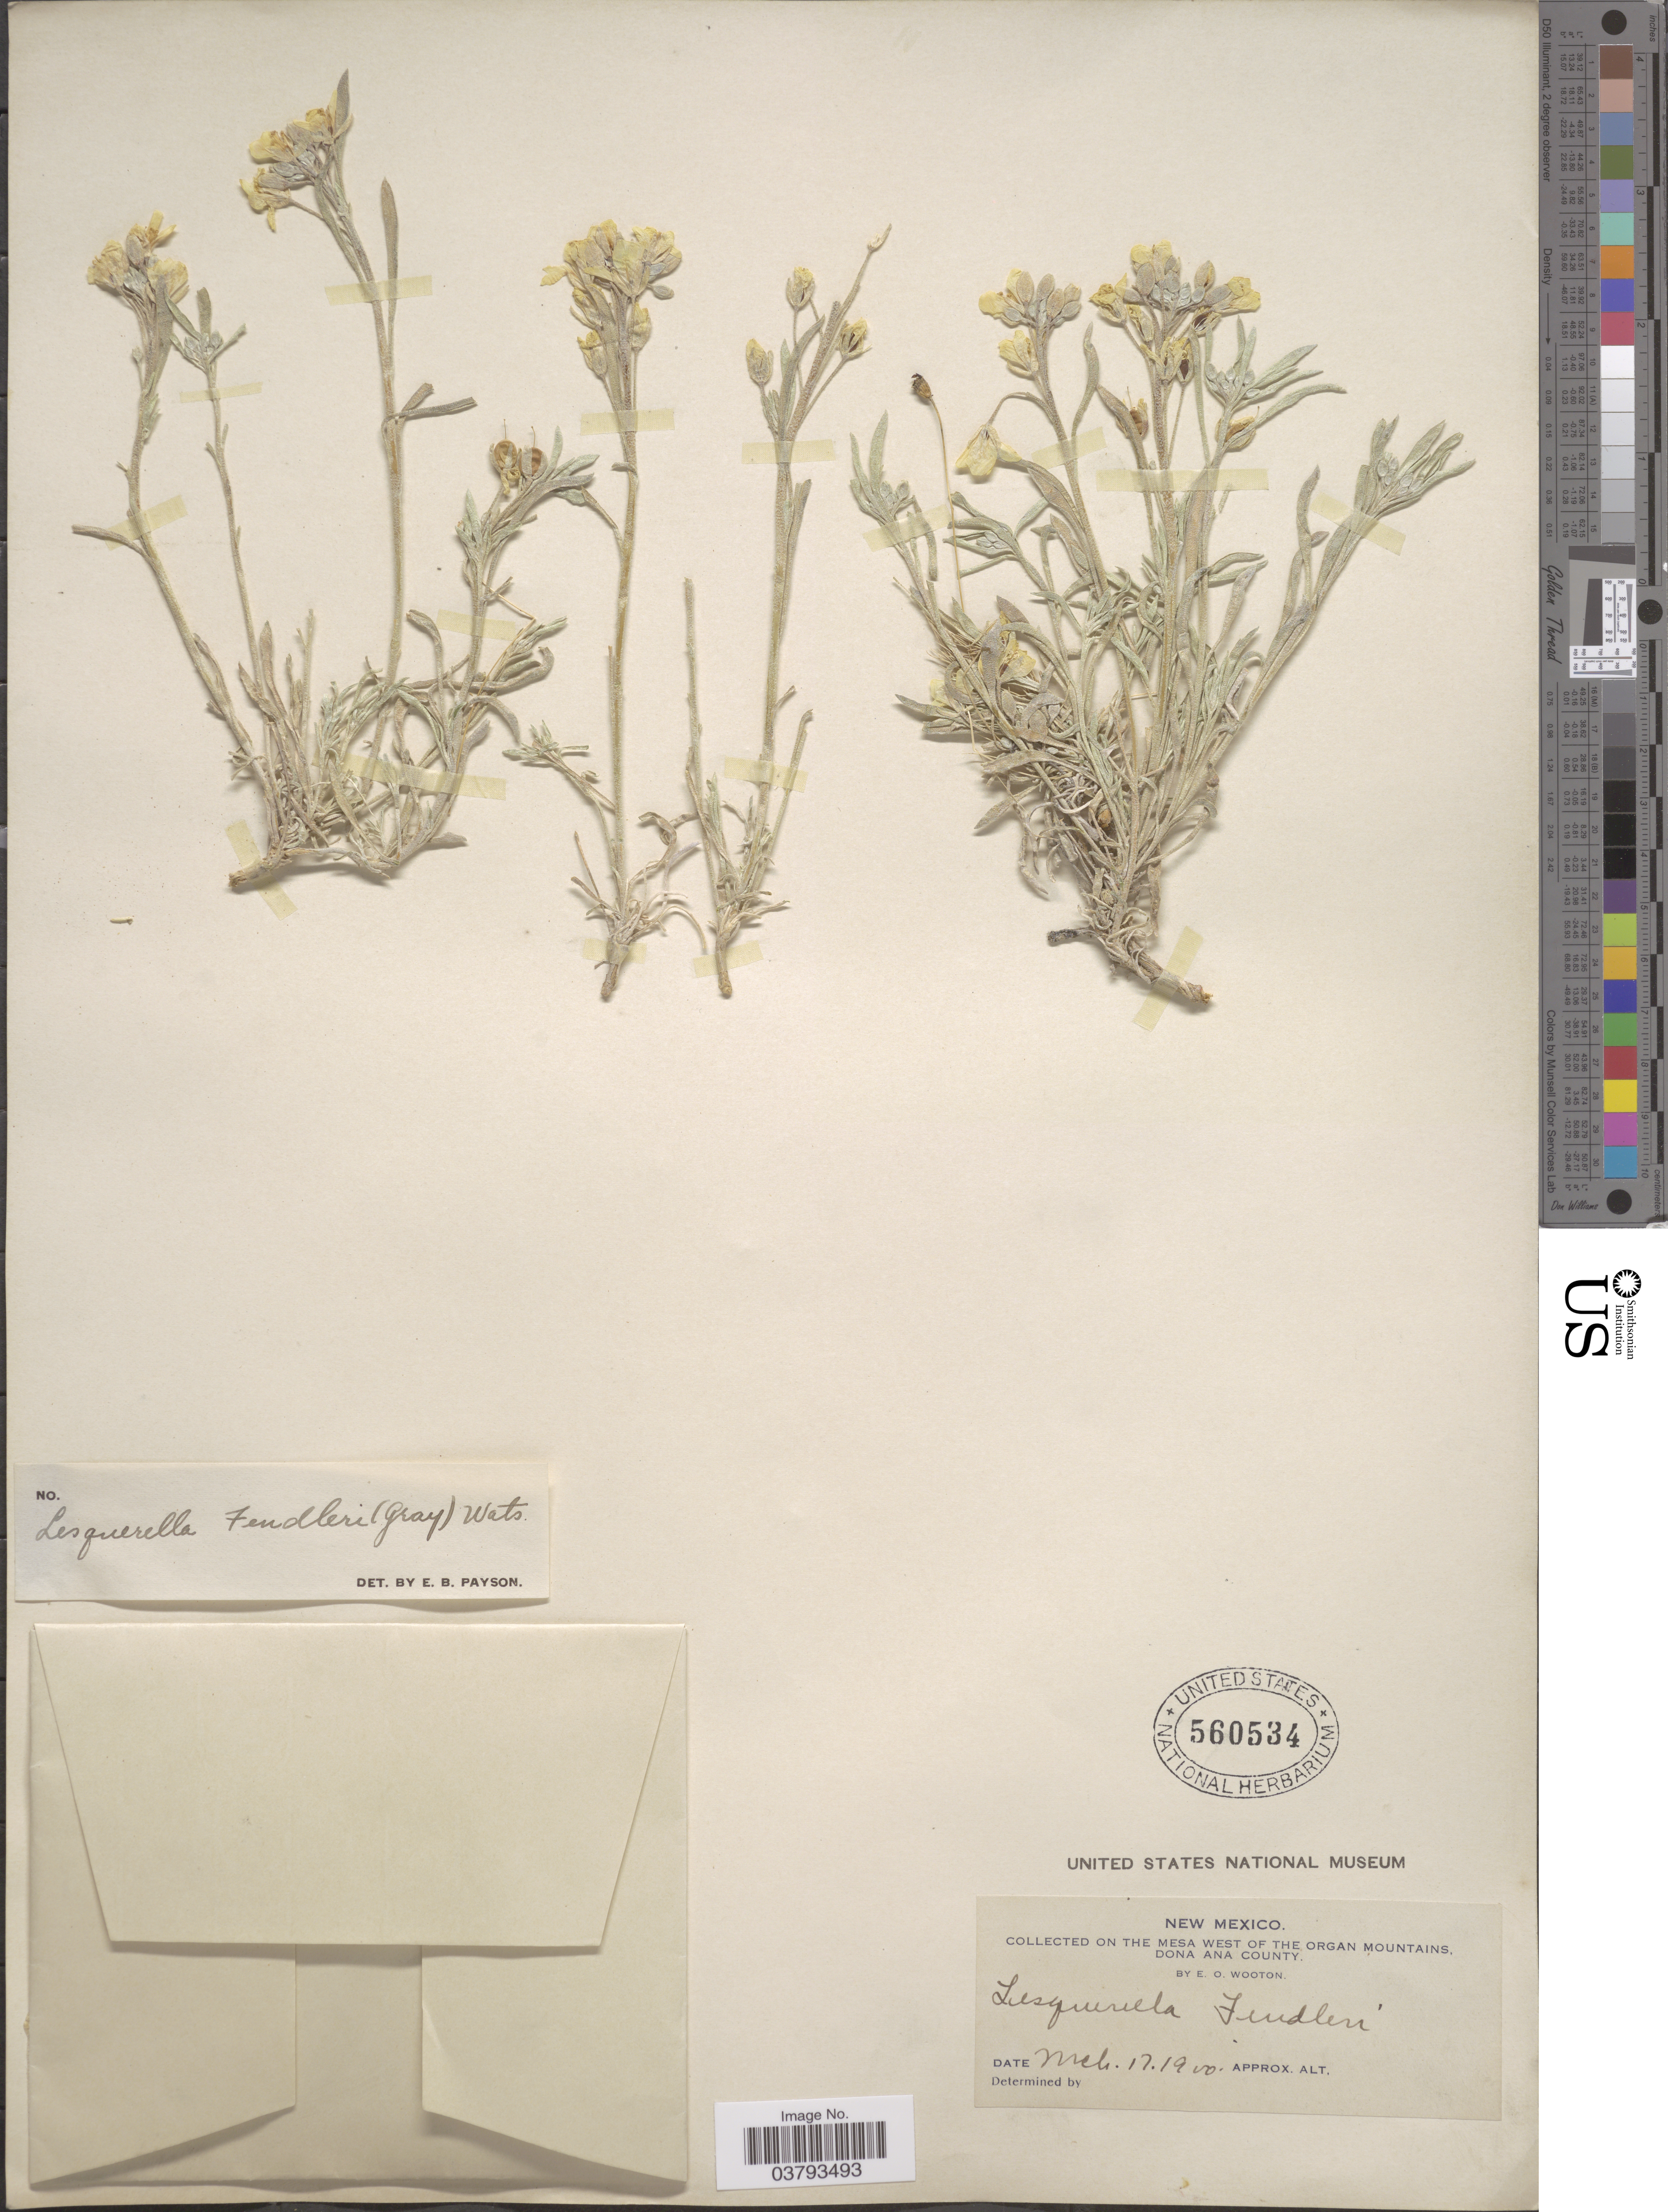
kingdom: Plantae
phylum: Tracheophyta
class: Magnoliopsida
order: Brassicales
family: Brassicaceae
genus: Lesquerella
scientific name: Lesquerella fendleri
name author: (A. Gray) S. Watson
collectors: E. O. Wooton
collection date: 1900-03-17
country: United States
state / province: New Mexico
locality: On the Mesa West of The Organ Mountains, Dona Ana County.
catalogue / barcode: US 560534